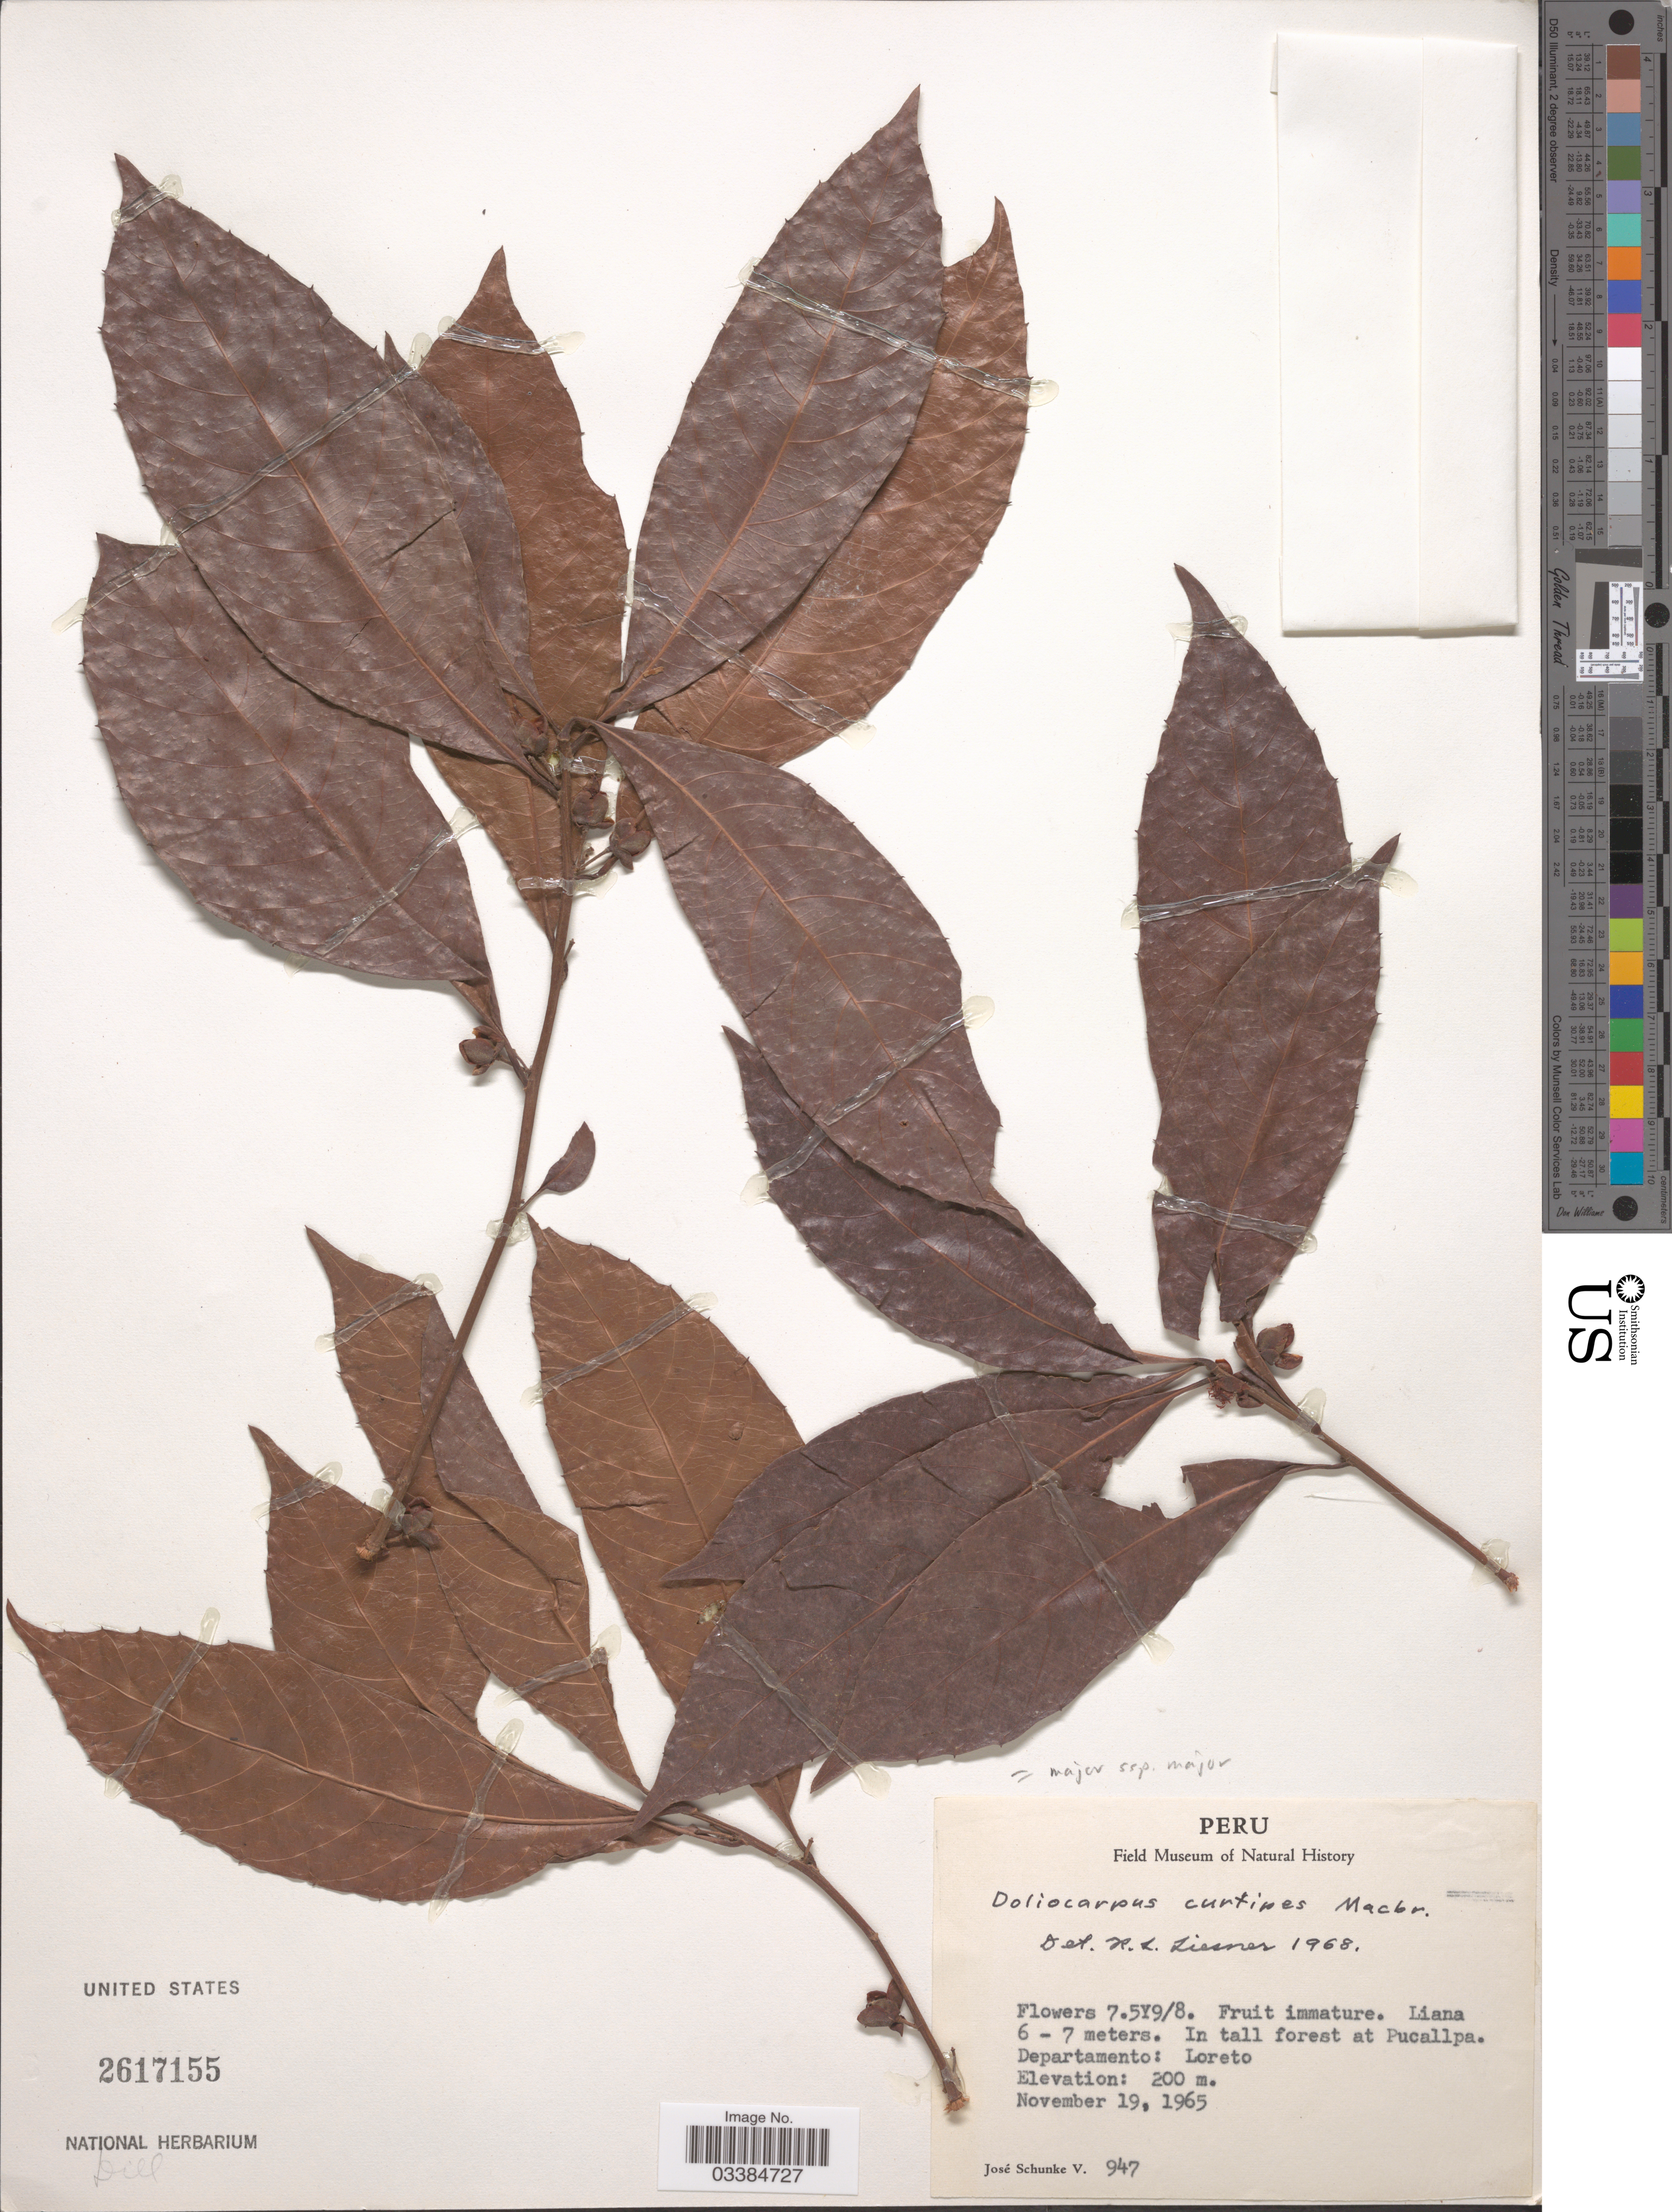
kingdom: Plantae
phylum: Tracheophyta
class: Magnoliopsida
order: Dilleniales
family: Dilleniaceae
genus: Doliocarpus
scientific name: Doliocarpus major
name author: J.F. Gmel.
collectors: J. Schunke Vigo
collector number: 947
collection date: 1965-11-19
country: Peru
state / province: Loreto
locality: In tall forest at Pucallpa. Departamento: Loreto.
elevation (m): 200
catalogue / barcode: US 2617155